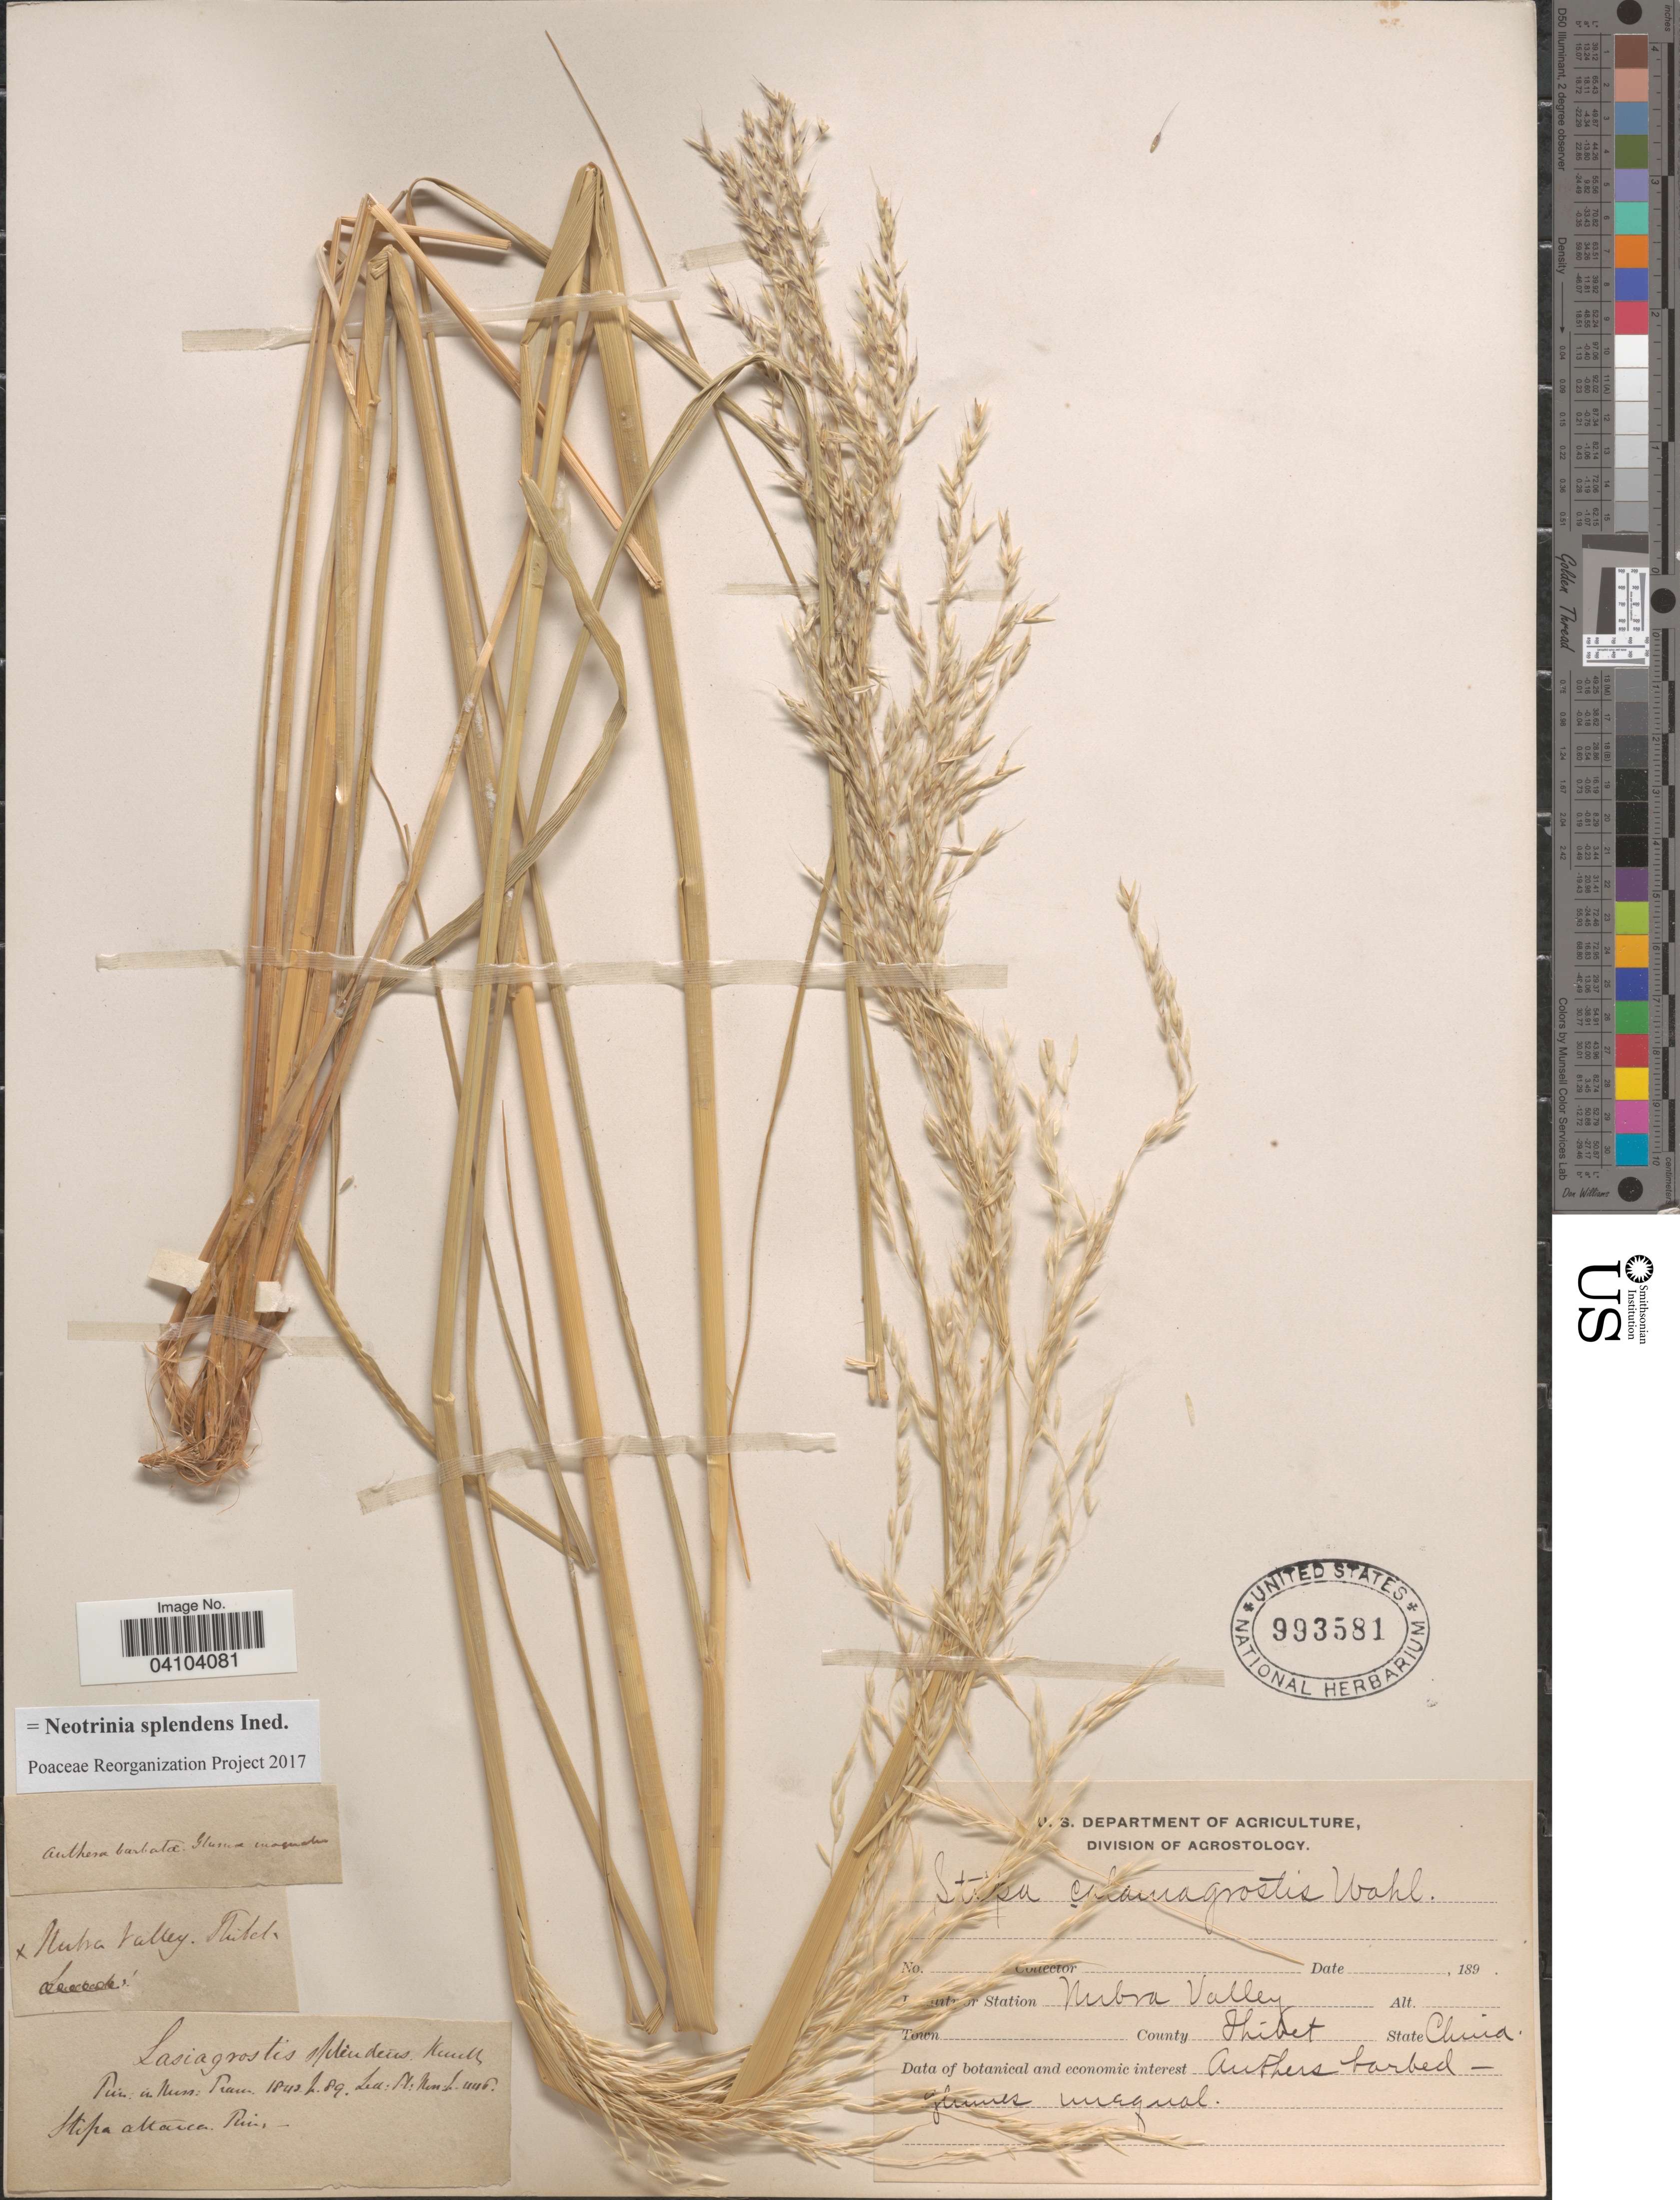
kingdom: Plantae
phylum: Tracheophyta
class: Liliopsida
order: Poales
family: Poaceae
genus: Neotrinia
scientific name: Neotrinia splendens (Trin.) M. Nobis, P.D. Gudkova & A. Nowak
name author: (Trin.)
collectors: U.S. Department of Agriculture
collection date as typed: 189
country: China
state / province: Xizang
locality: Nubra Valley. County Thibet.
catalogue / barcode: US 993581